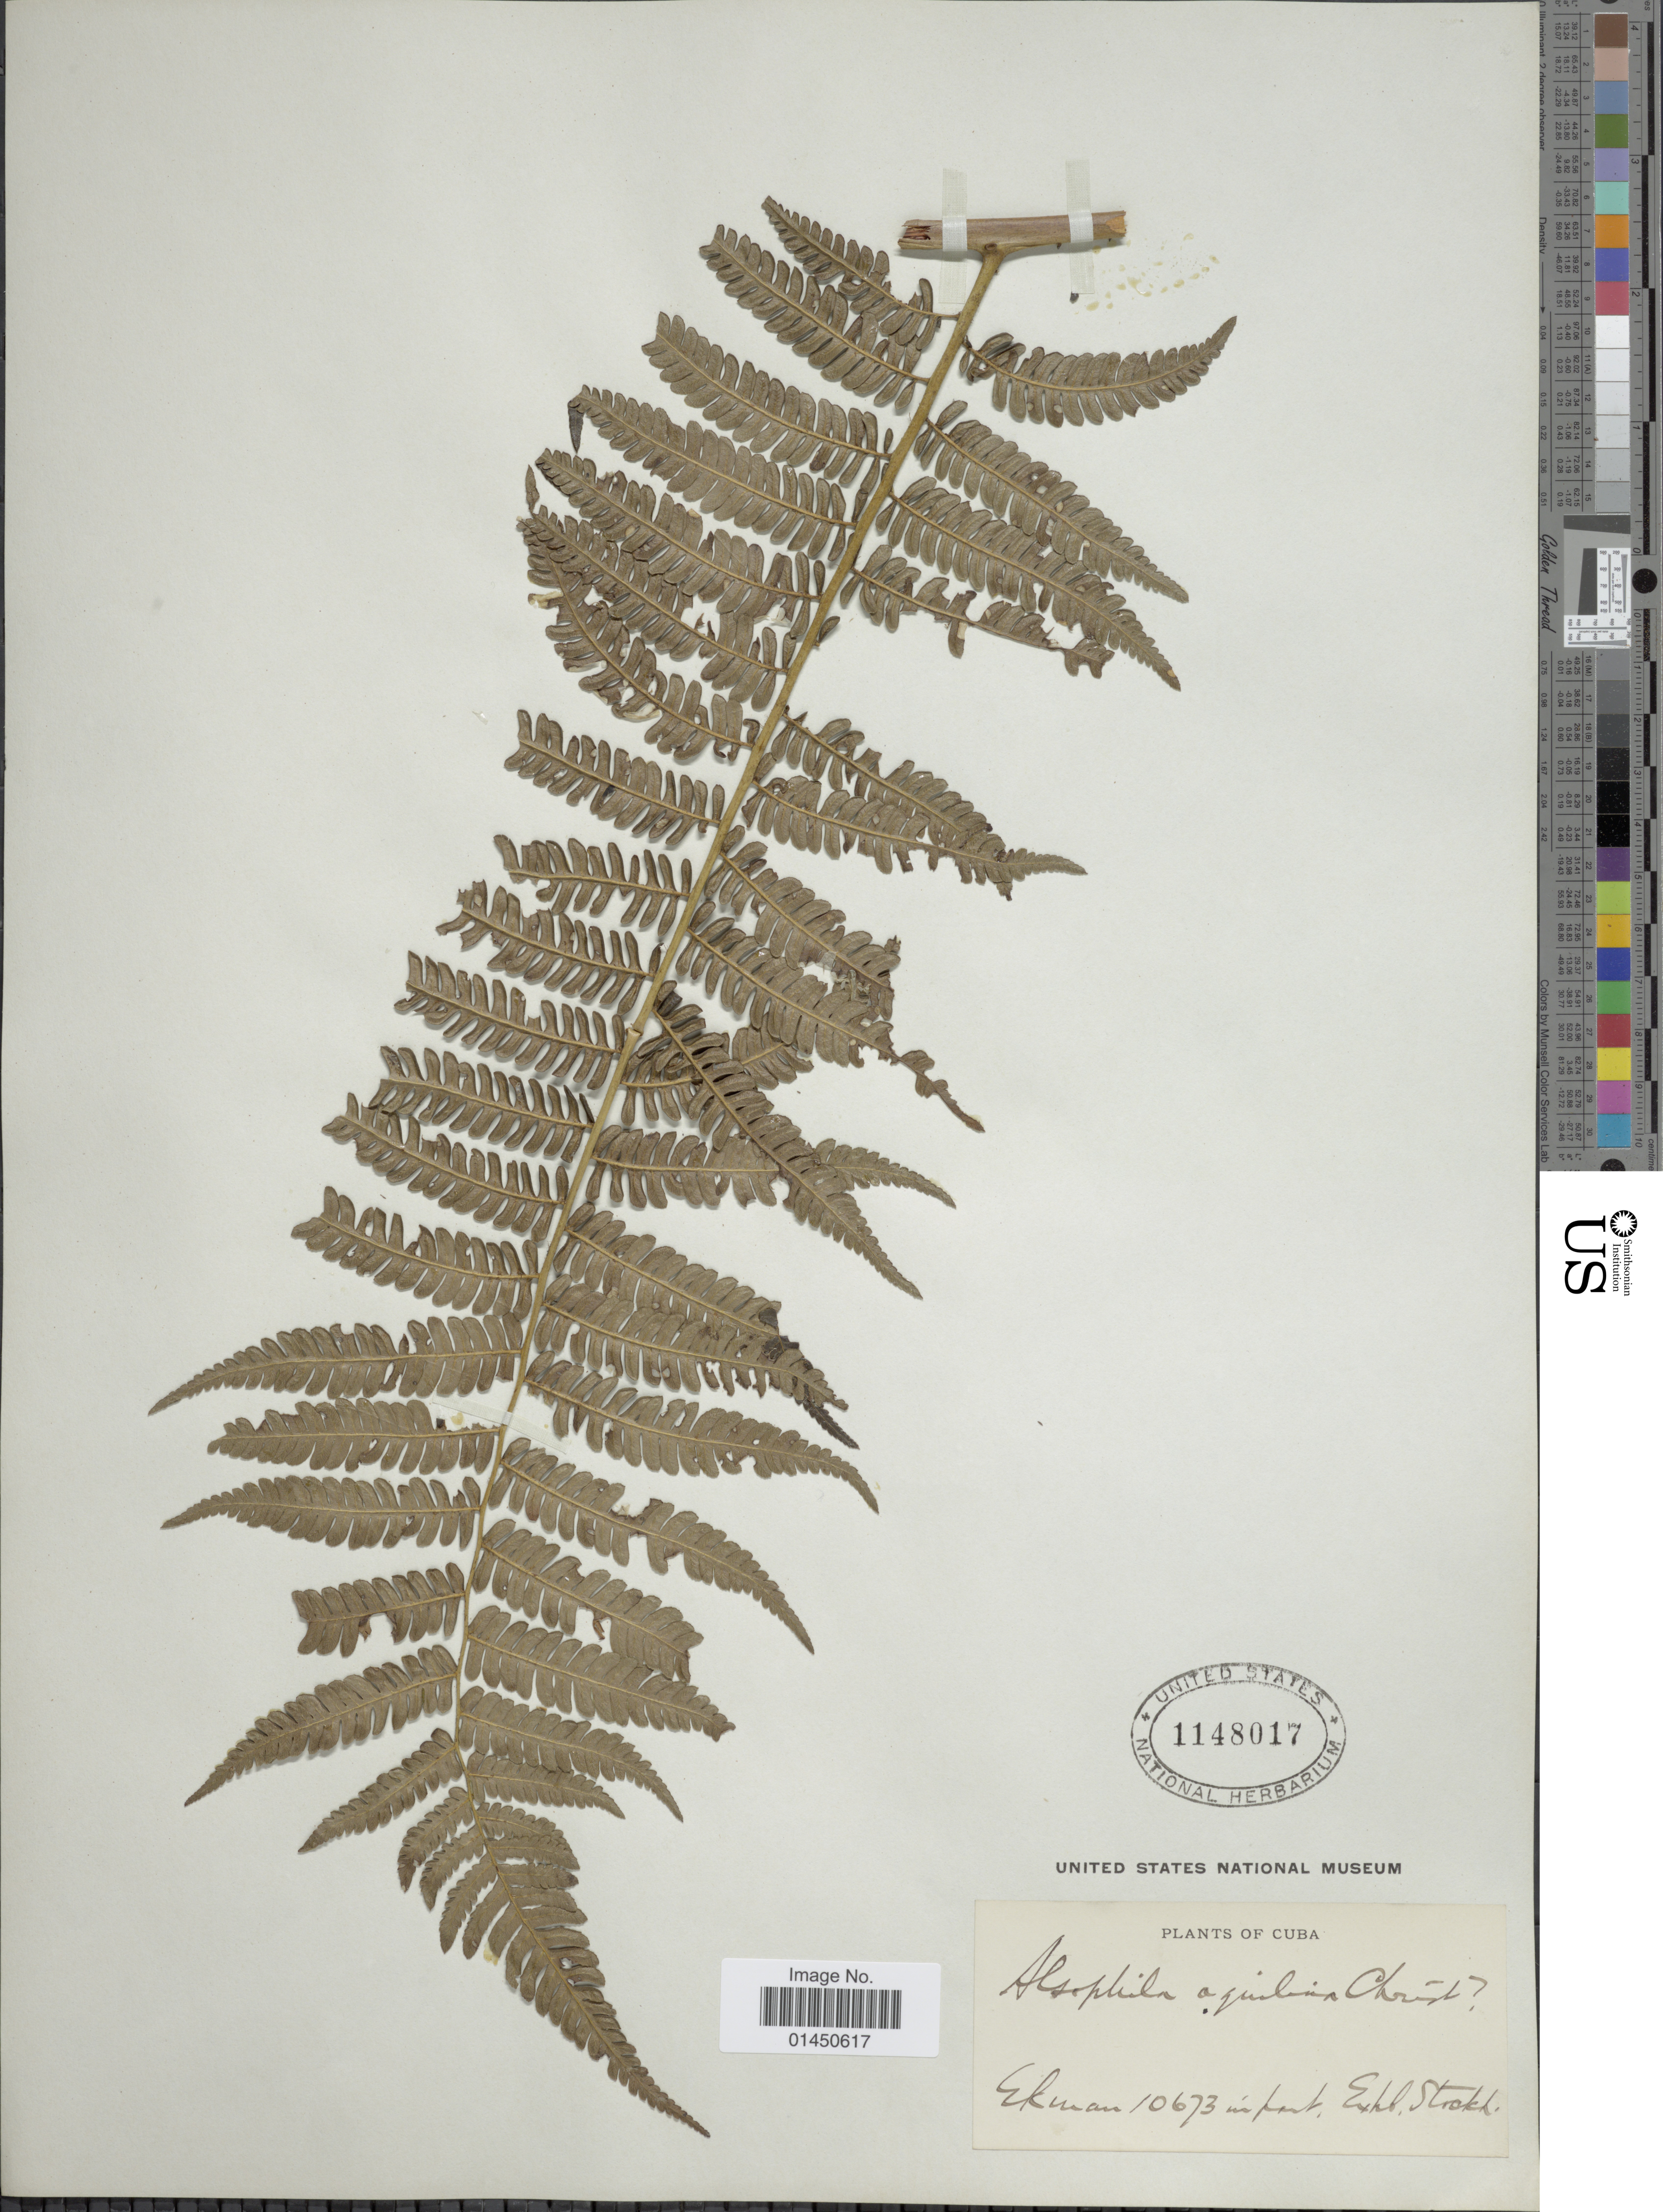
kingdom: Plantae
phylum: Tracheophyta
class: Polypodiopsida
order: Cyatheales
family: Cyatheaceae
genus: Cyathea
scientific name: Cyathea parvula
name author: (Jenman) Domin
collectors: E. L. Ekman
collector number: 10673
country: Cuba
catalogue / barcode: US 1148017